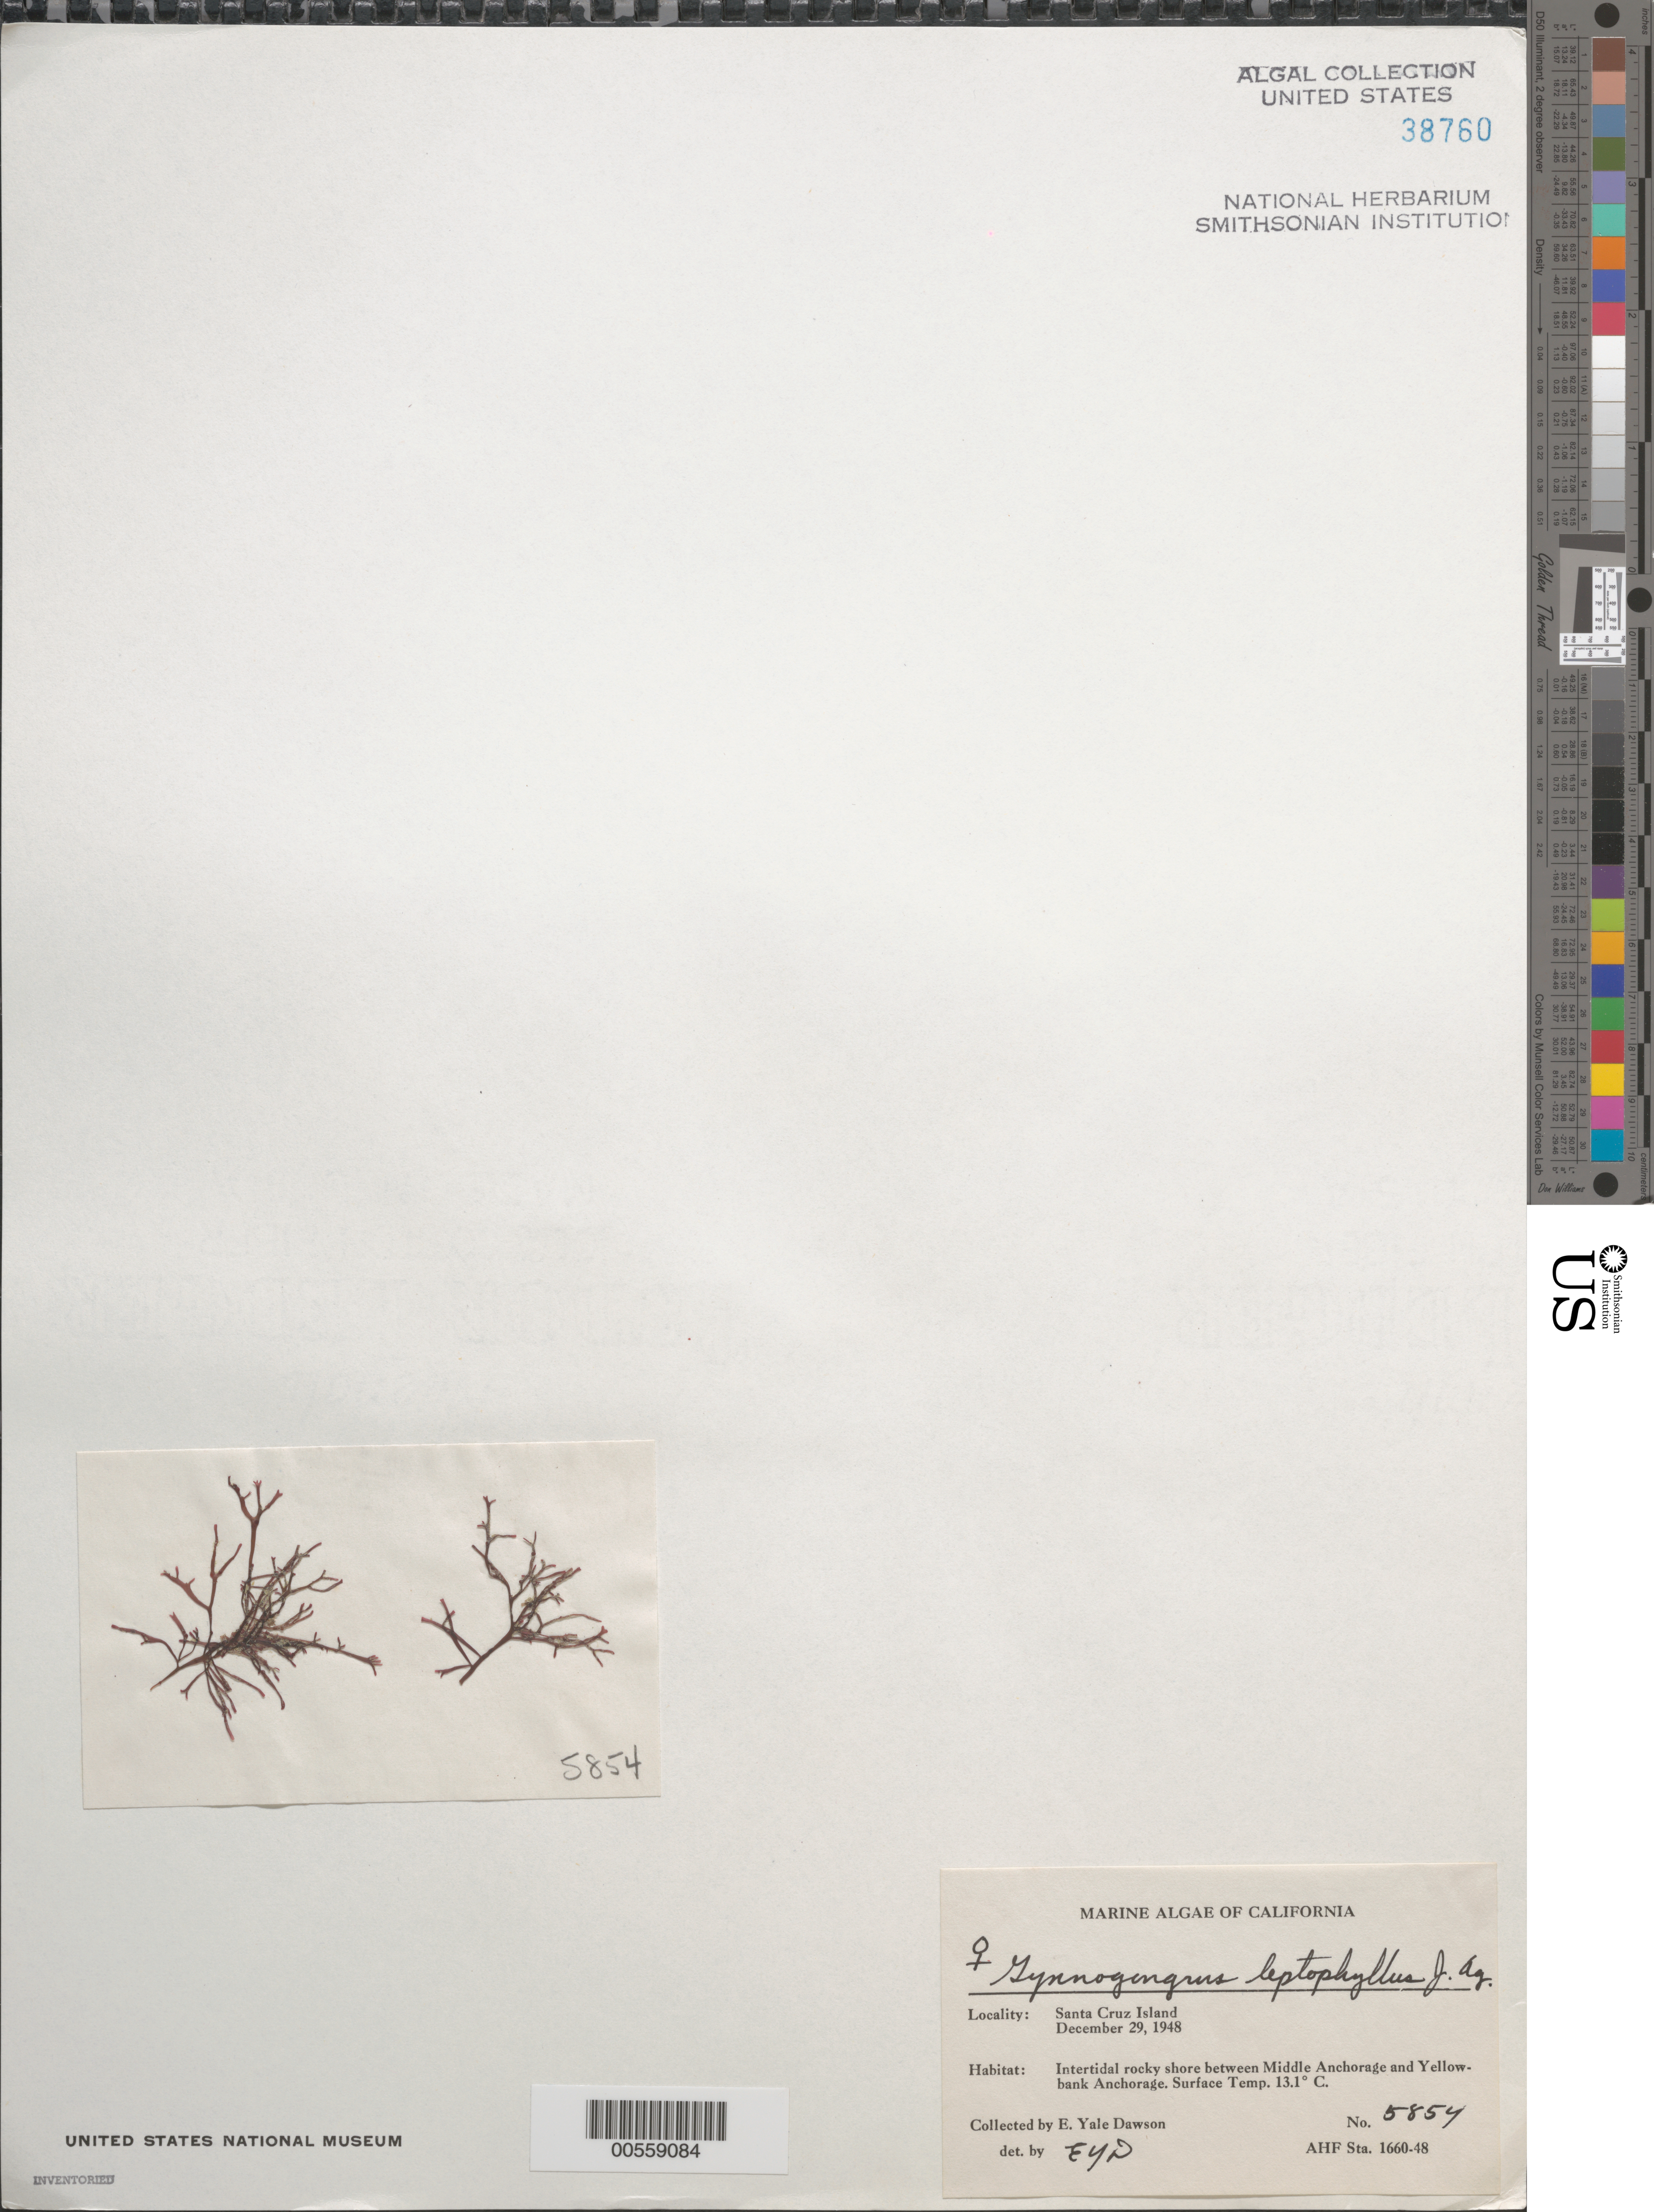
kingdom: Plantae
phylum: Rhodophyta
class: Florideophyceae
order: Gigartinales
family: Phyllophoraceae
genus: Besa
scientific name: Besa leptophylla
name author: (J. Agardh) M.S.Calderon & K.A. Miller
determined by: Algae name updating Project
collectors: E. Y. Dawson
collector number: EYD 5854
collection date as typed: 29 Dec 1948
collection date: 1948-12-29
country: United States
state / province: California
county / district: Santa Barbara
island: Santa Cruz Island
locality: Between Middle Anchorage and Yellowbank Anchorage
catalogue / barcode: US 38760